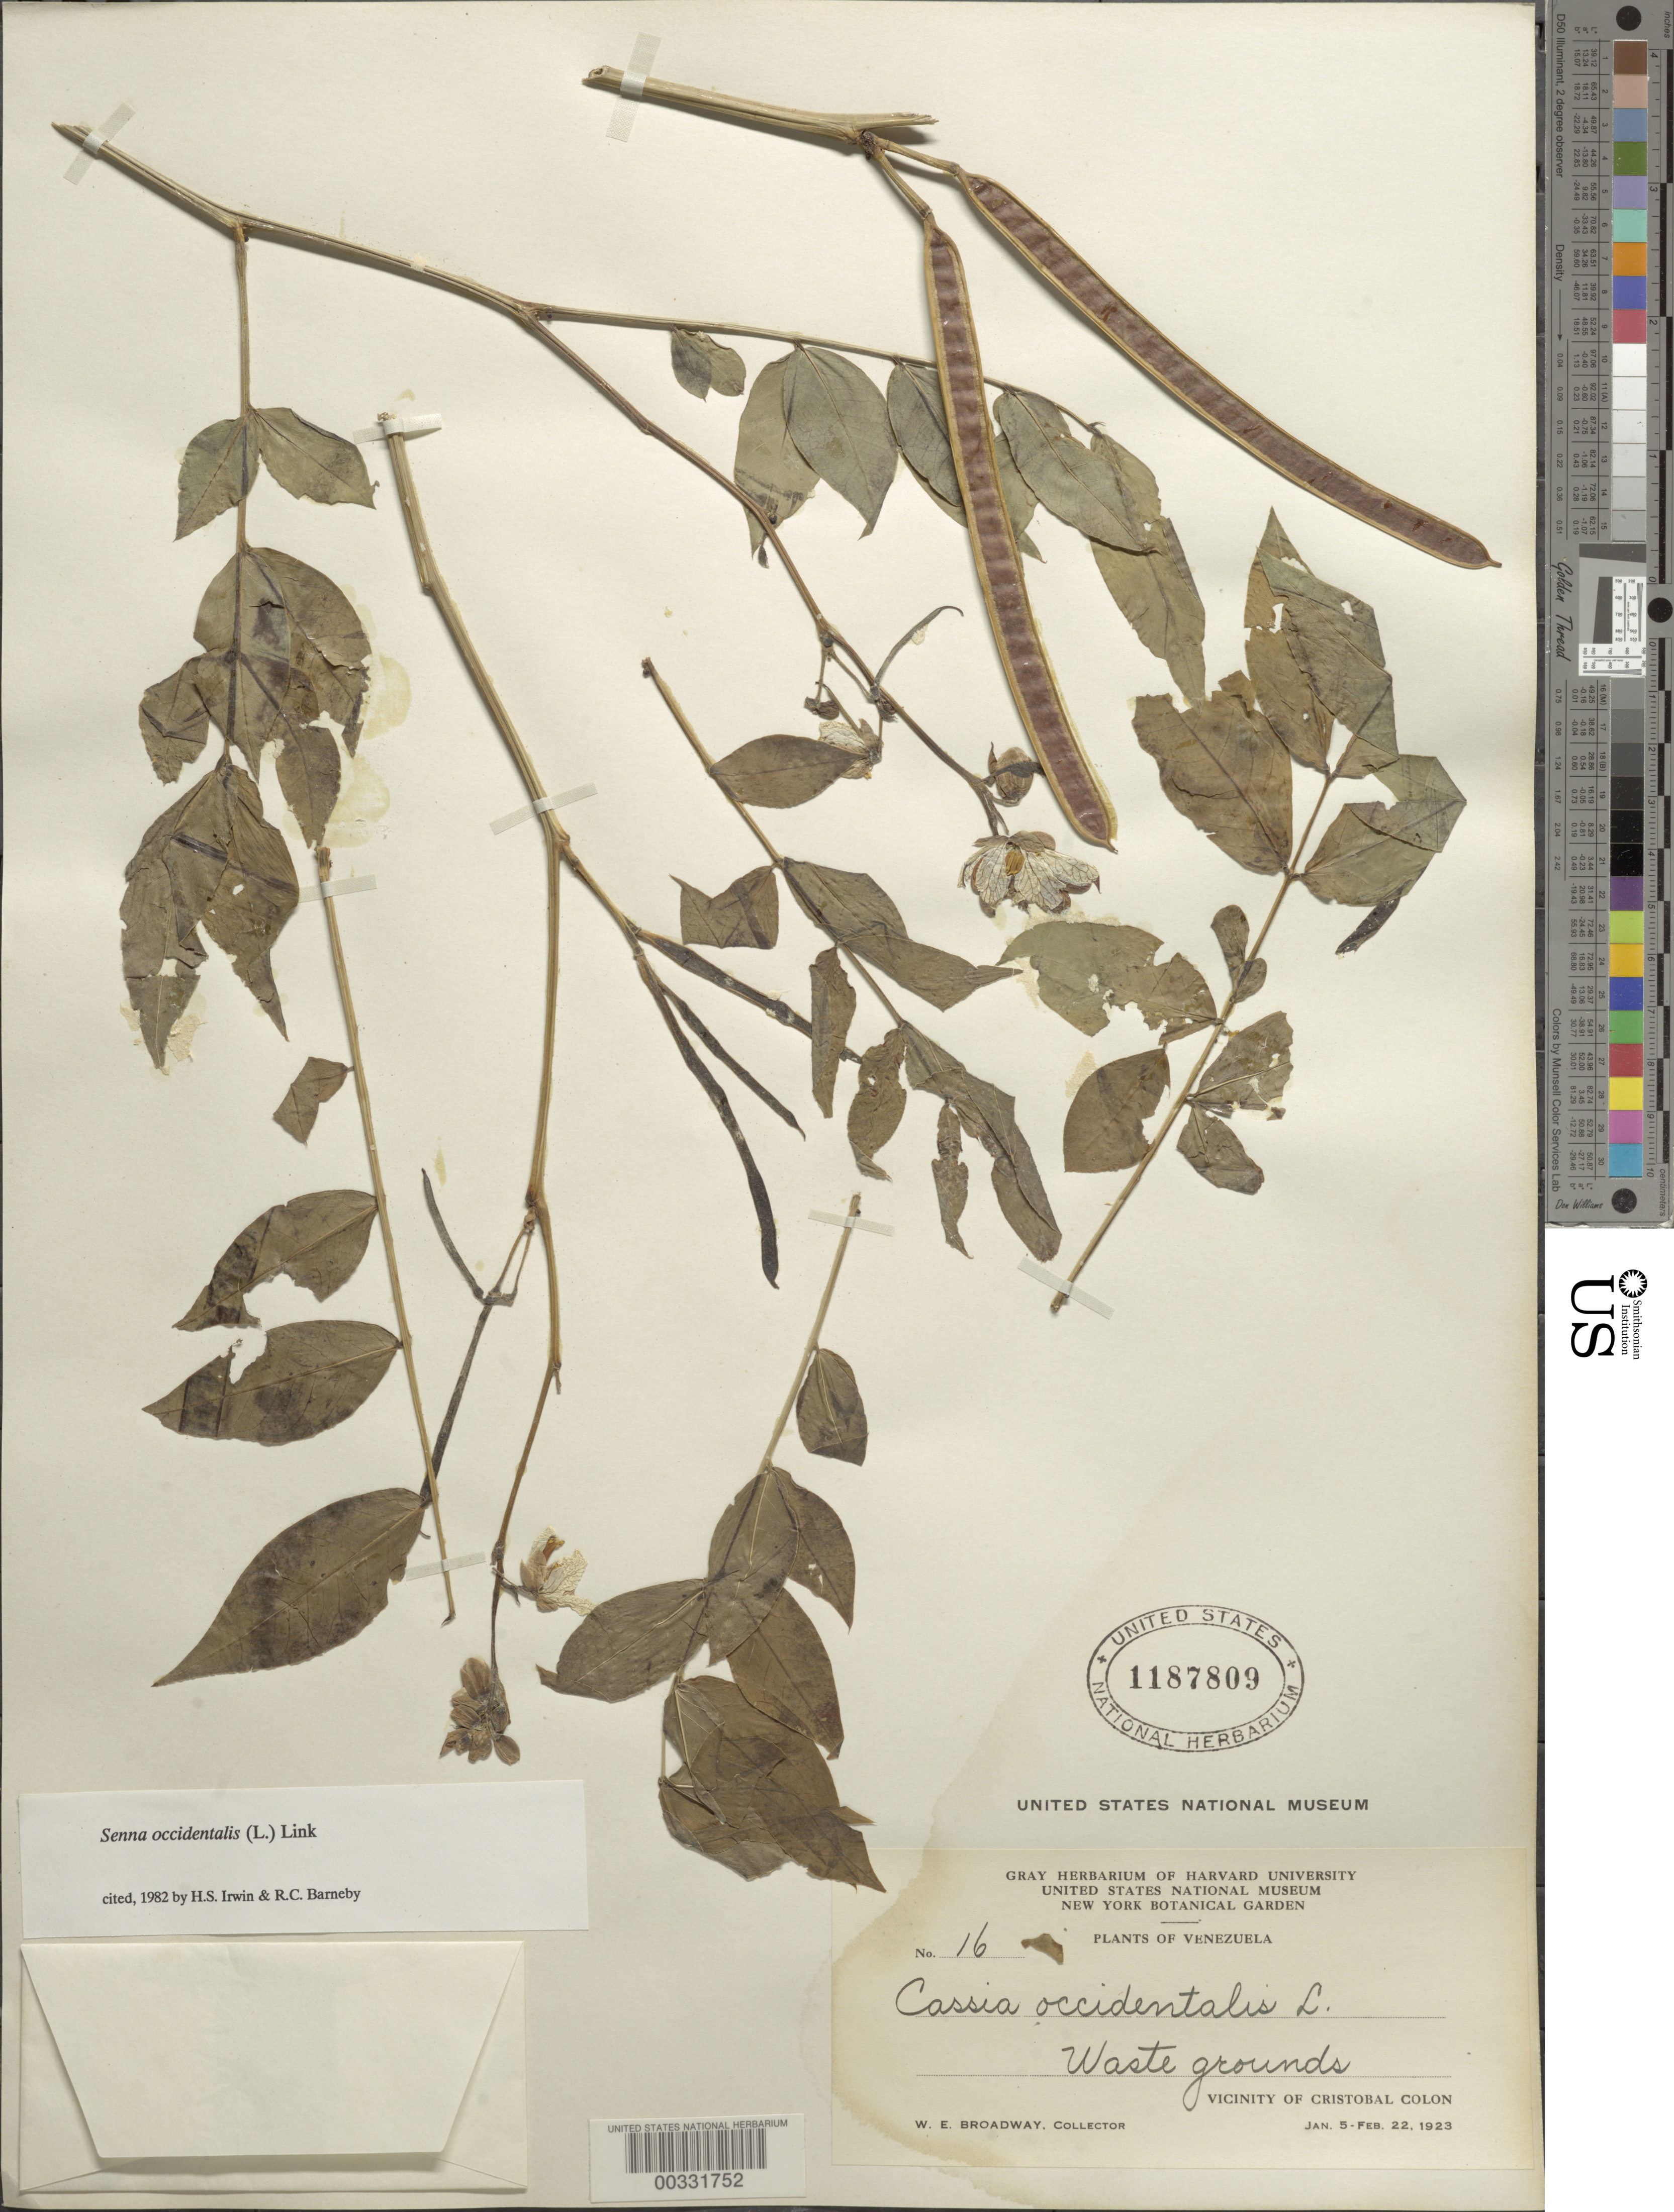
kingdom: Plantae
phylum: Tracheophyta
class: Magnoliopsida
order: Fabales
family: Fabaceae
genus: Senna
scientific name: Senna occidentalis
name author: (L.) Link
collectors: W. E. Broadway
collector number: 16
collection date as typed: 05 Jan 1923 to 22 Feb 1923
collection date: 1923-01-05/1923-02-22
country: Venezuela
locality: Vicinity of Cristobal Colon.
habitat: Waste grounds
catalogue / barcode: US 1187809